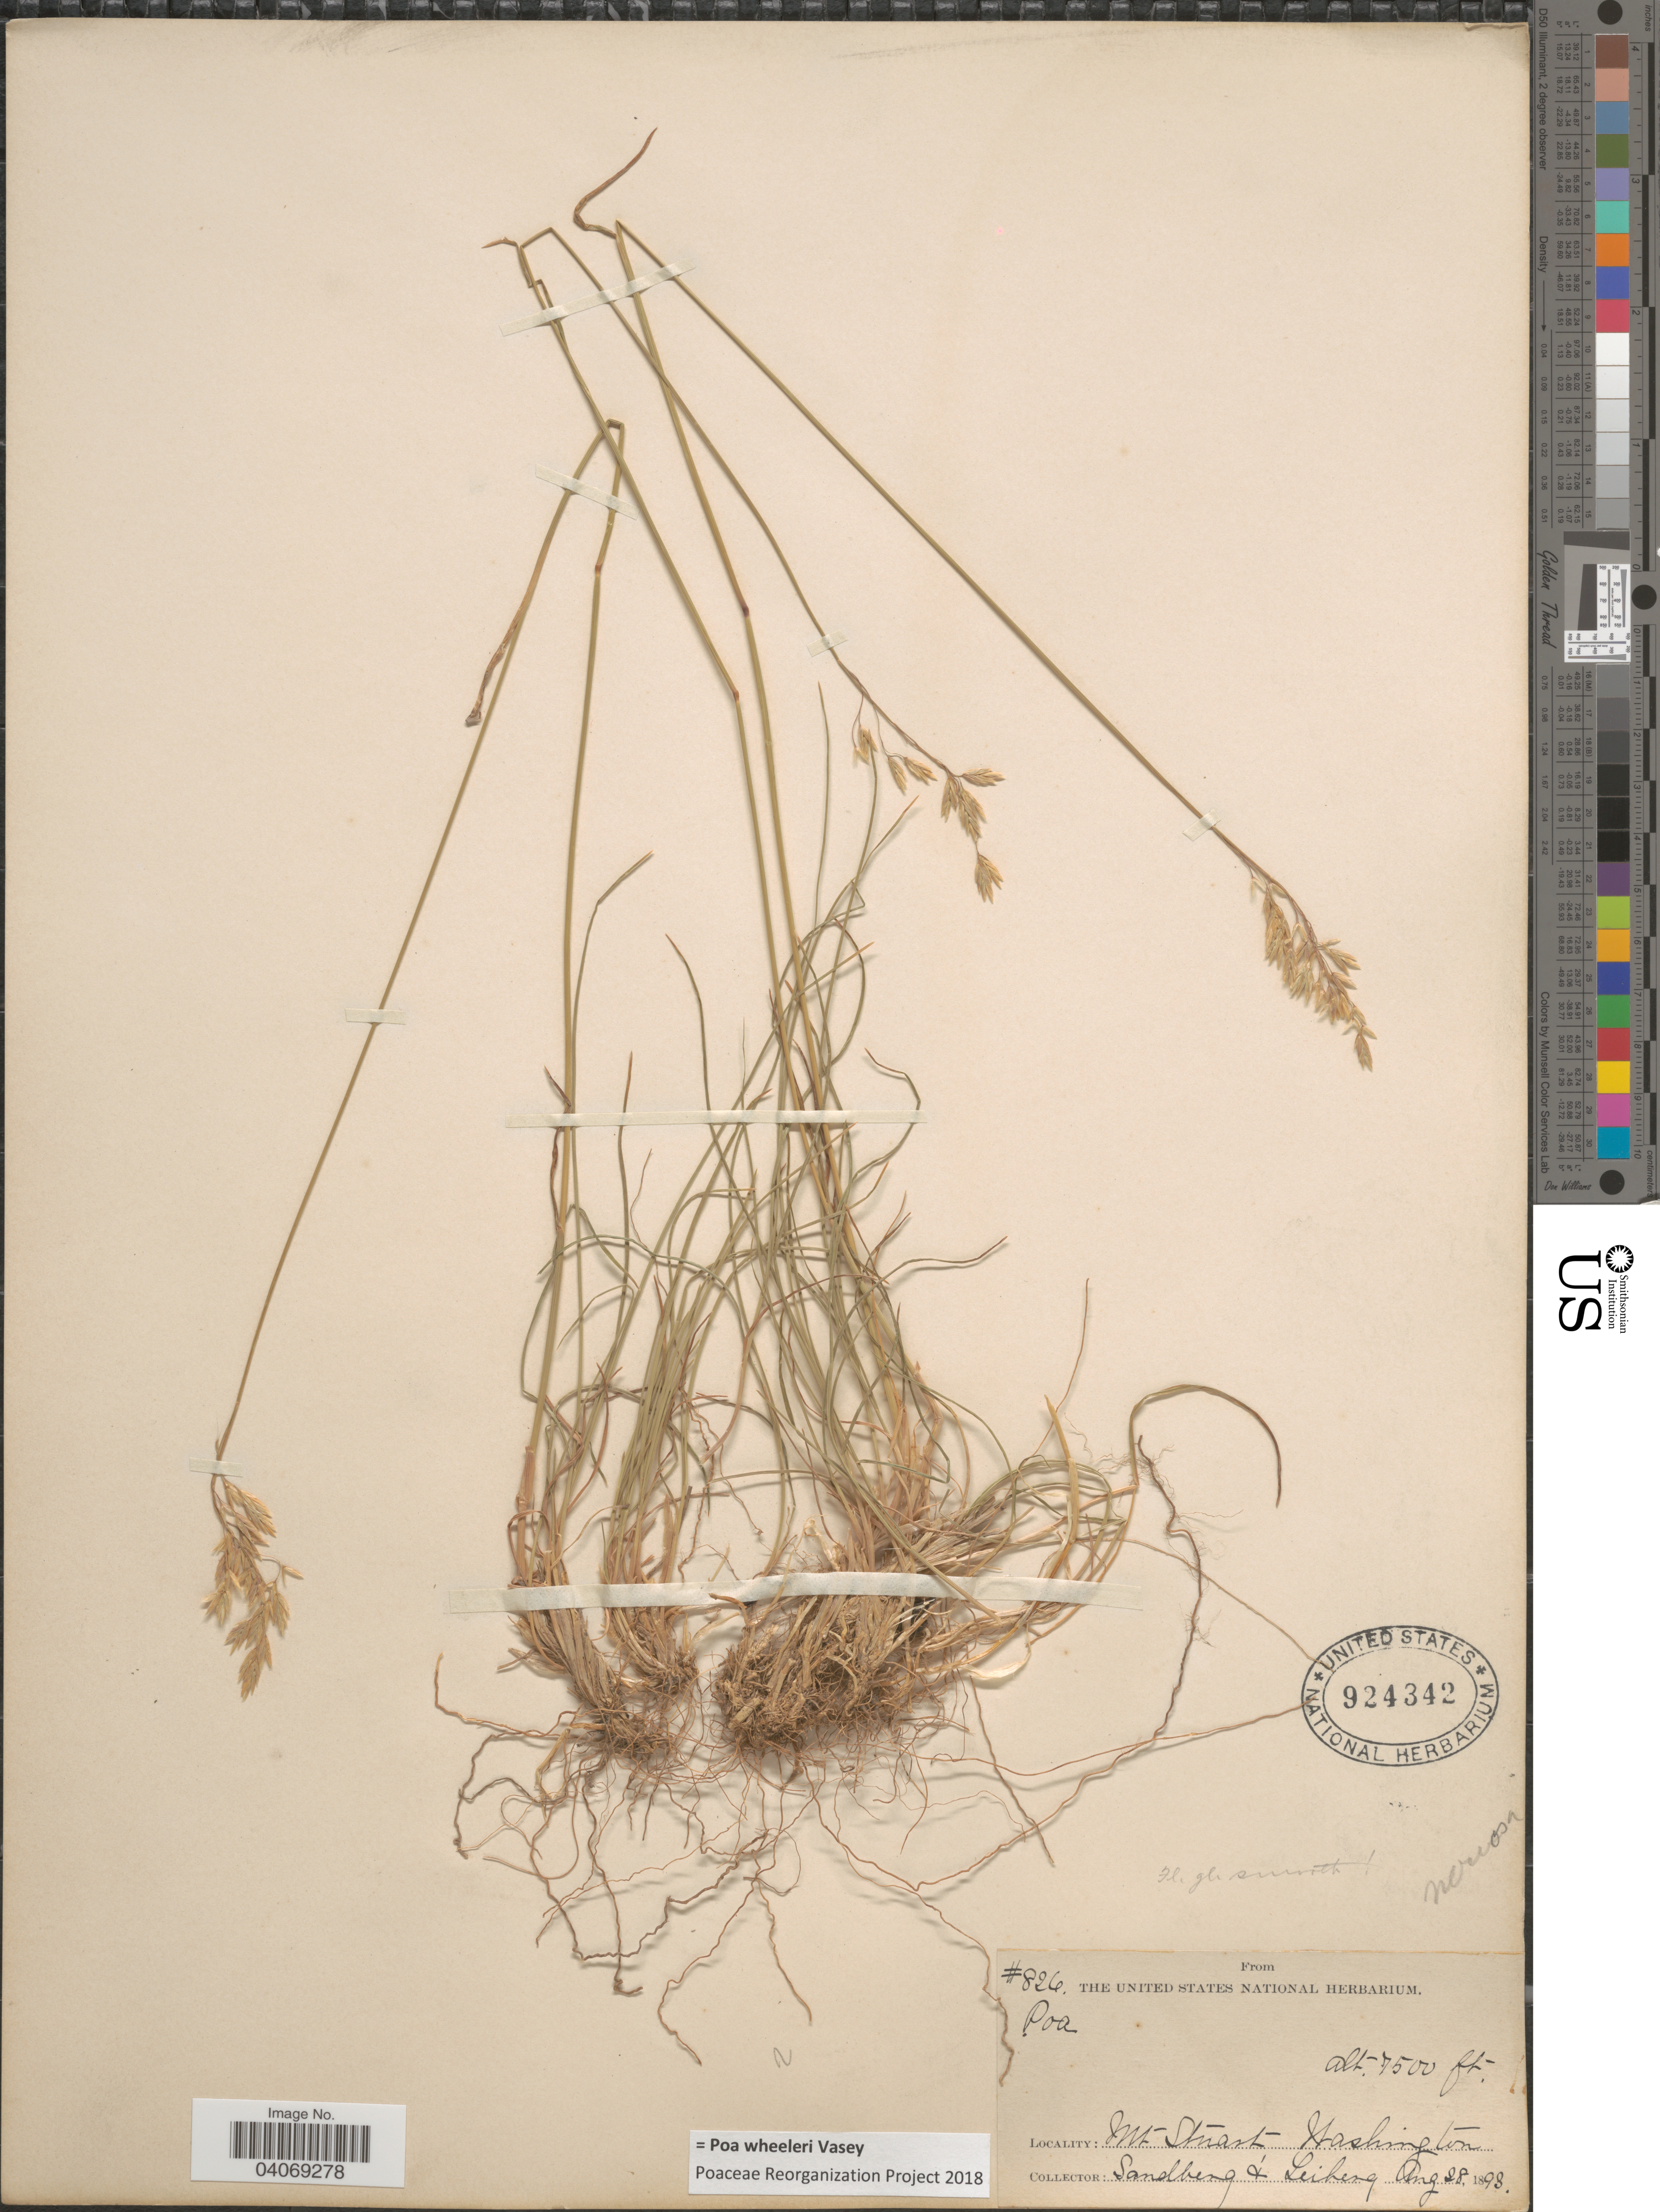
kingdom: Plantae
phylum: Tracheophyta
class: Liliopsida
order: Poales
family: Poaceae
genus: Poa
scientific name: Poa wheeleri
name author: Vasey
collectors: Sandberg & -. Leiberg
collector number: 826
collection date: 1893-08-28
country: United States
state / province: Washington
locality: Mt Stuart.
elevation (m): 2286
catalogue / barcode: US 924342